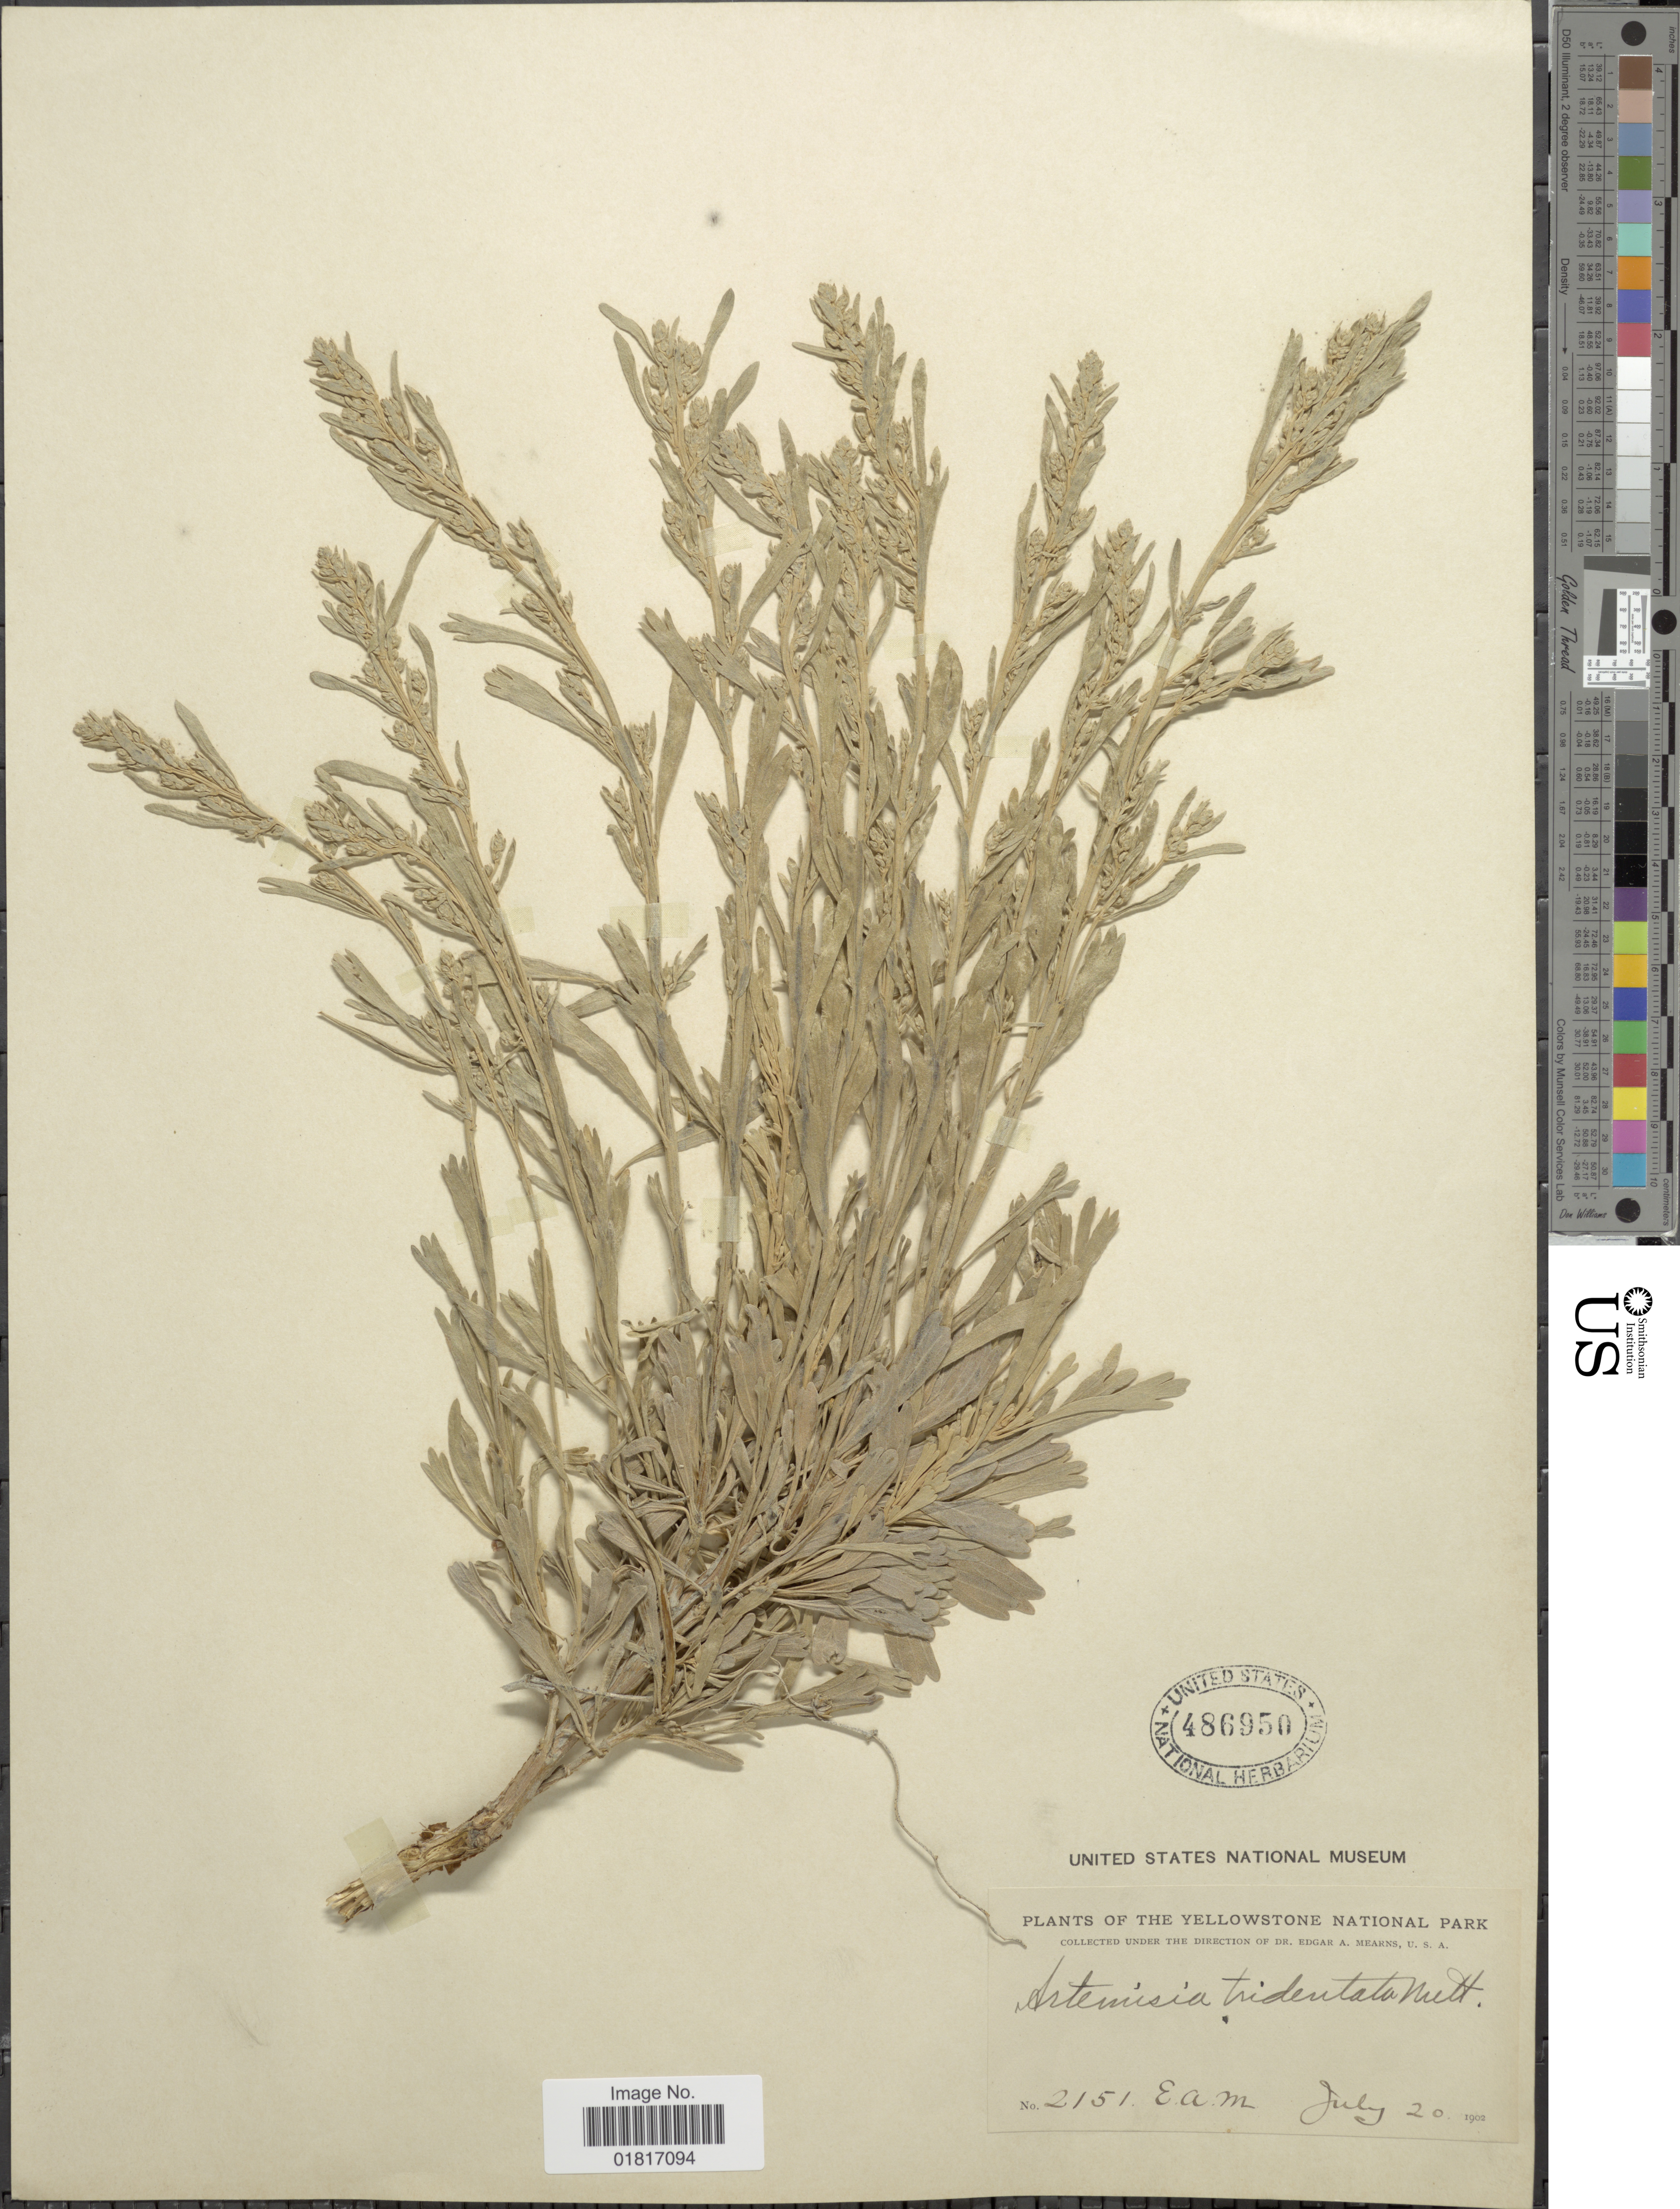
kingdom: Plantae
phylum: Tracheophyta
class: Magnoliopsida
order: Asterales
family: Asteraceae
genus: Artemisia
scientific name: Artemisia tridentata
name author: Nutt.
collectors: E. A. Mearns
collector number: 2151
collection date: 1902-07-20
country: United States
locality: The Yellowstone National Park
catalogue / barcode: US 486950